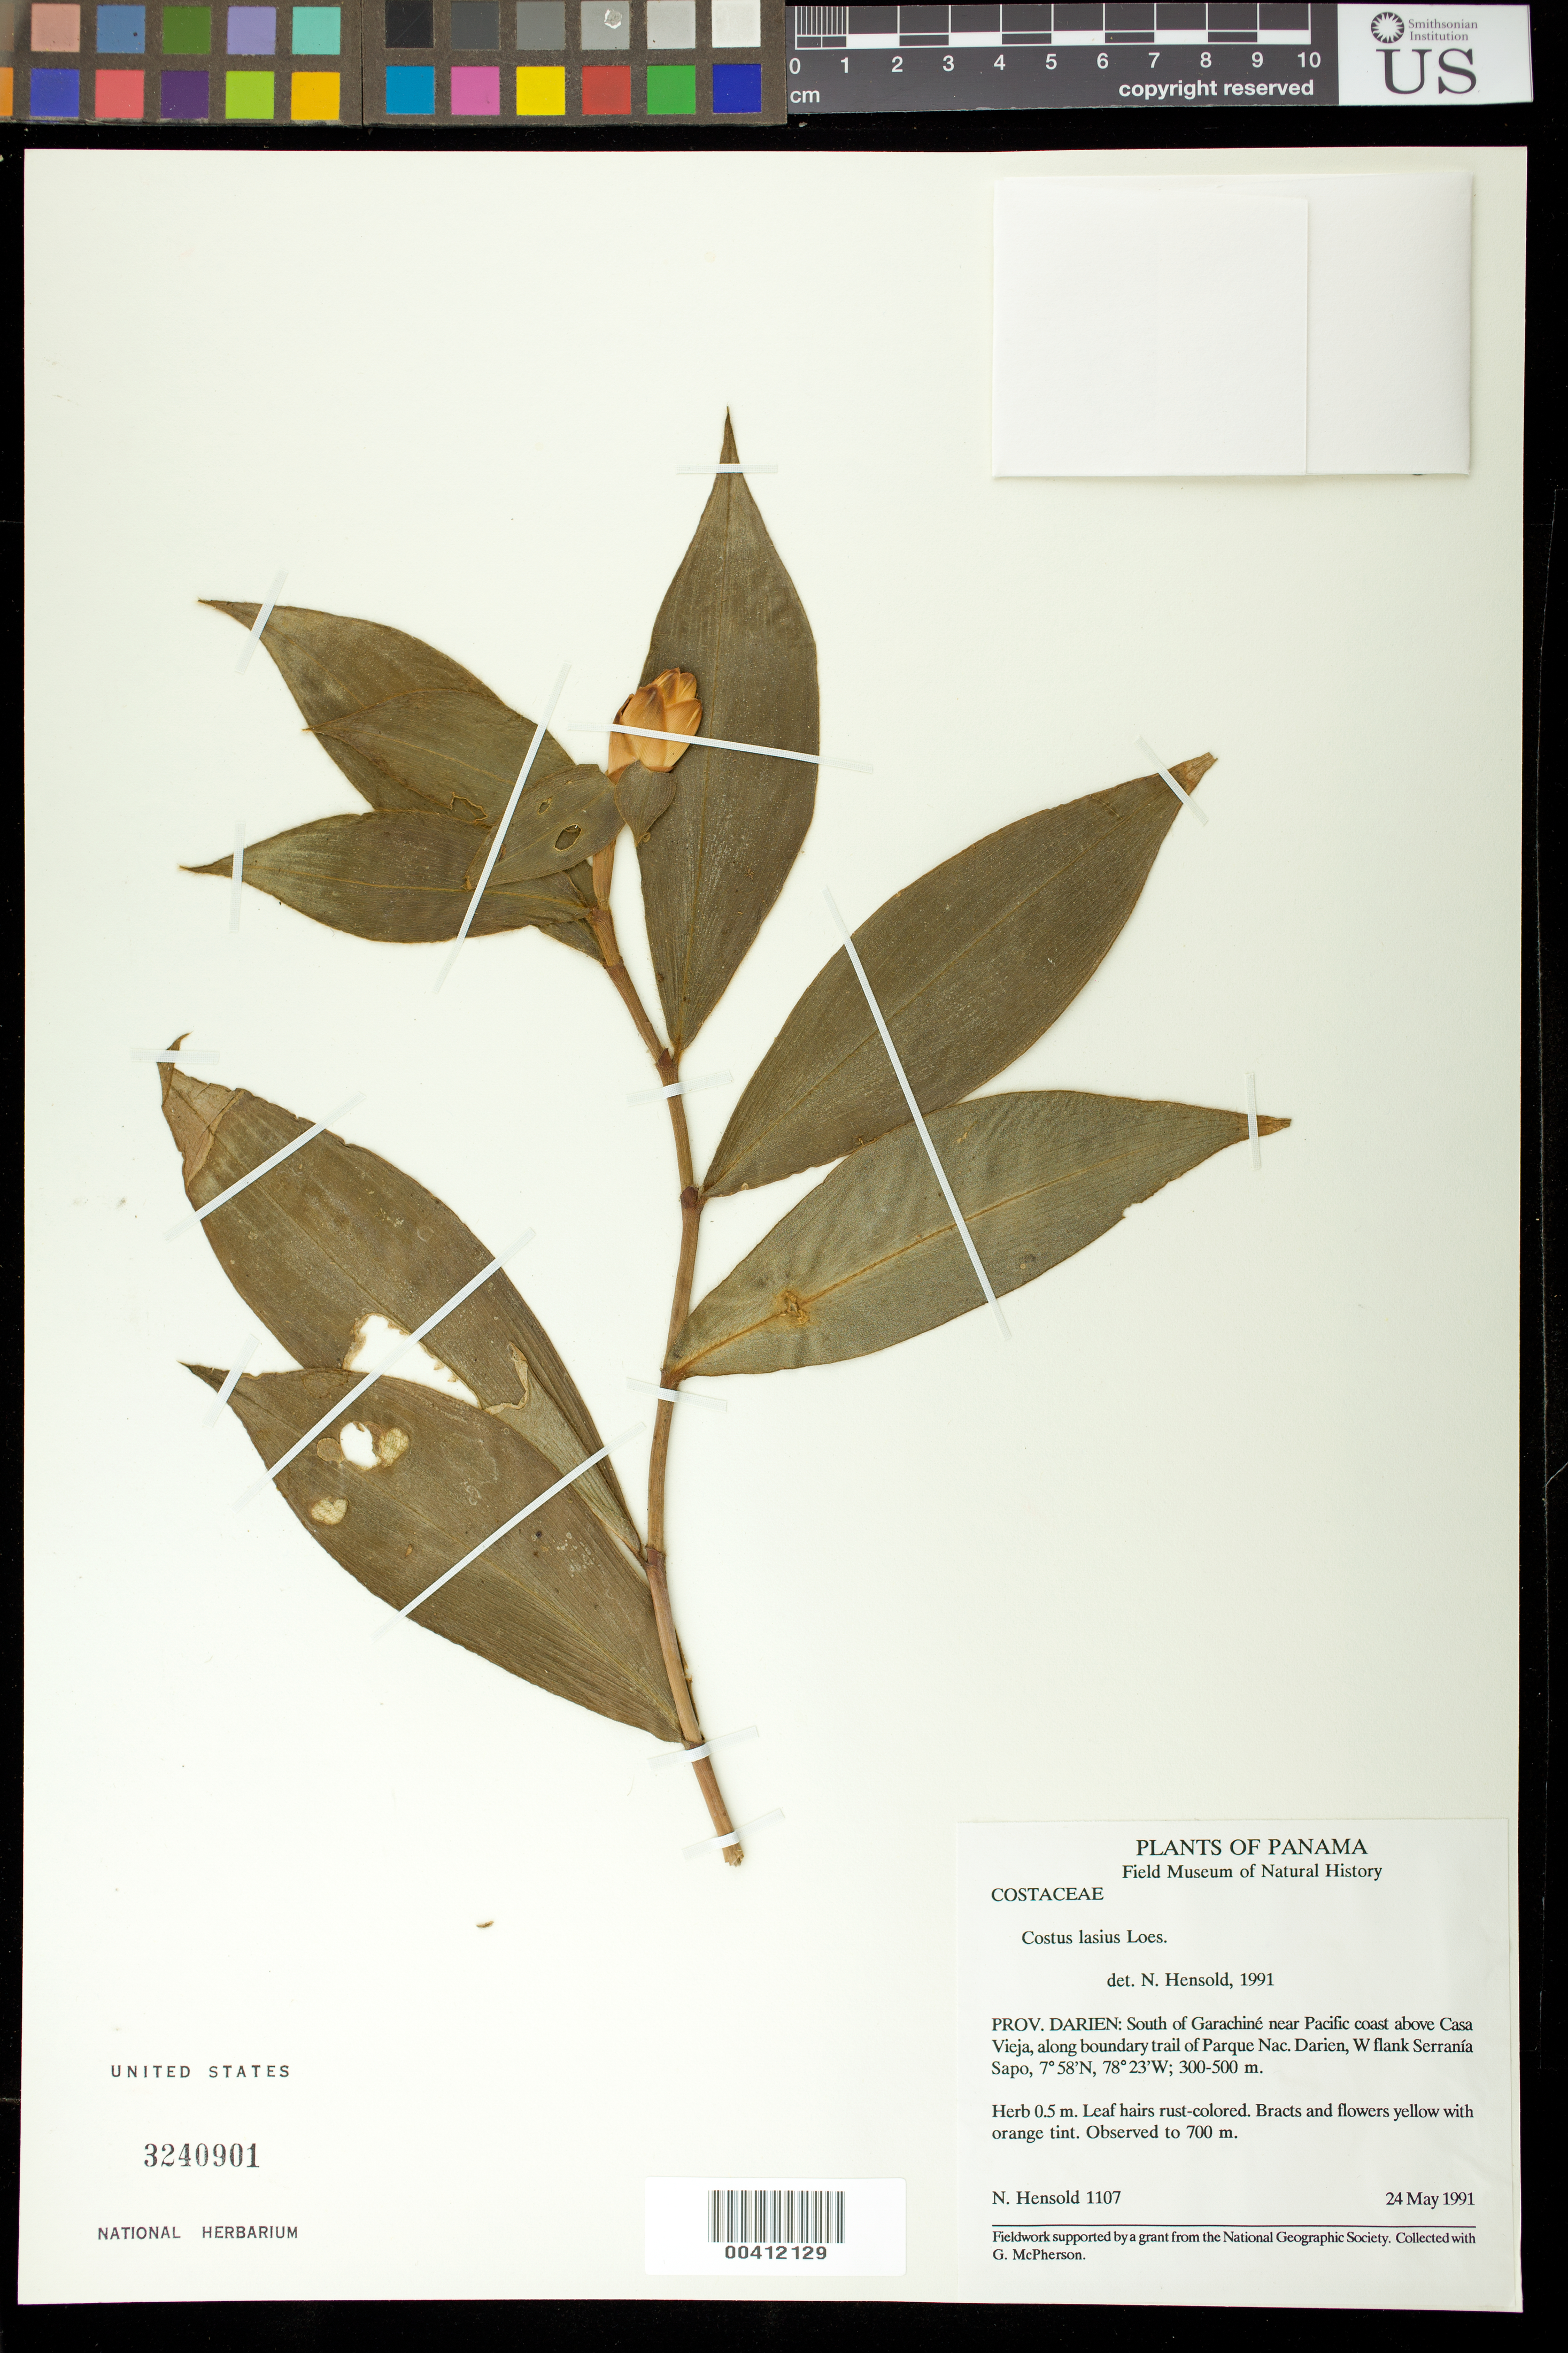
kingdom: Plantae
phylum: Tracheophyta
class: Liliopsida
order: Zingiberales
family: Costaceae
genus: Costus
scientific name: Costus lasius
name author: Loes.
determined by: Hensold, N.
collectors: N. Hensold & G. D. McPherson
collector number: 1107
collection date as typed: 24 May 1991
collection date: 1991-05-24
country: Panama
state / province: Darién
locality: S of Garachine near Pacific Coast above Casa Vieja, W flank of Serrania Sapo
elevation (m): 300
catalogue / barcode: US 3240901